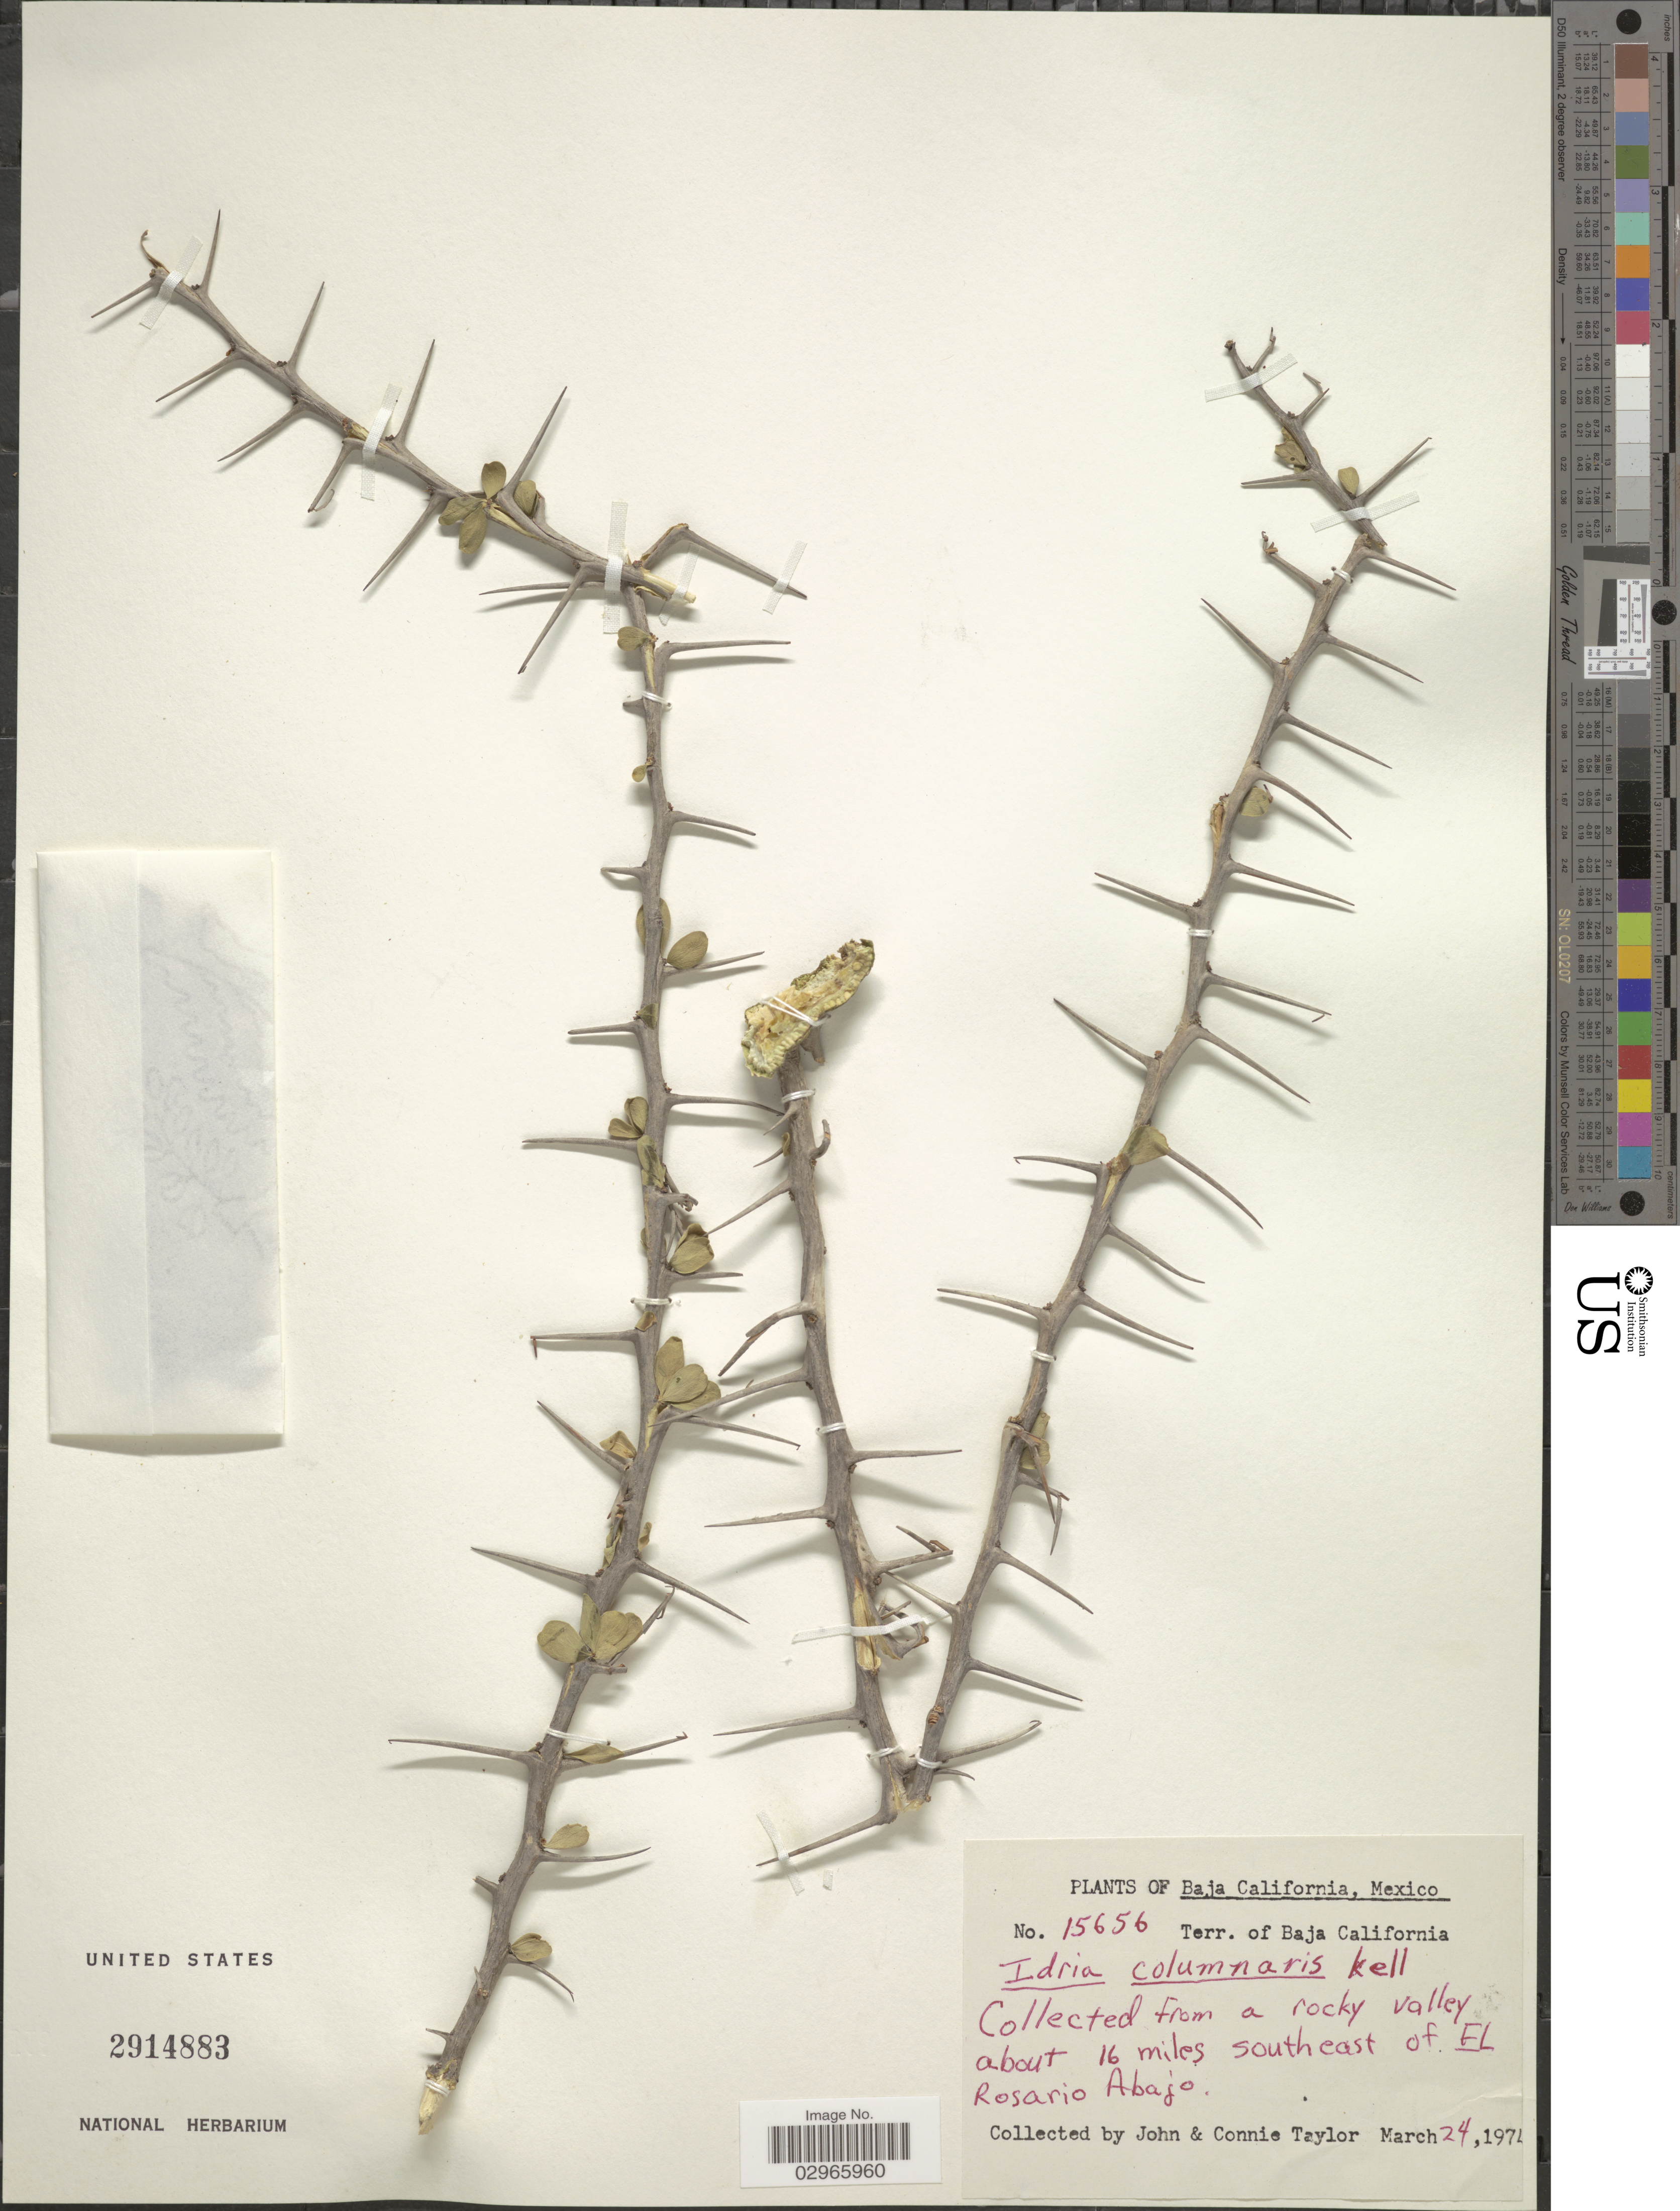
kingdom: Plantae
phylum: Tracheophyta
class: Magnoliopsida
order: Ericales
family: Fouquieriaceae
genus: Fouquieria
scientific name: Fouquieria columnaris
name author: Kellogg ex Curran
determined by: Strong, Mark T., (BOT), Smithsonian Institution - National Museum of Natural History (UNITED STATES)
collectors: J. Taylor & C. Taylor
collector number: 15656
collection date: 1974-03-24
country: Mexico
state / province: Baja California Norte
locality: Terr. of Baja California. From a rocky valley about 16 miles southeast of El Rosario Abajo.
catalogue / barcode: US 2914883